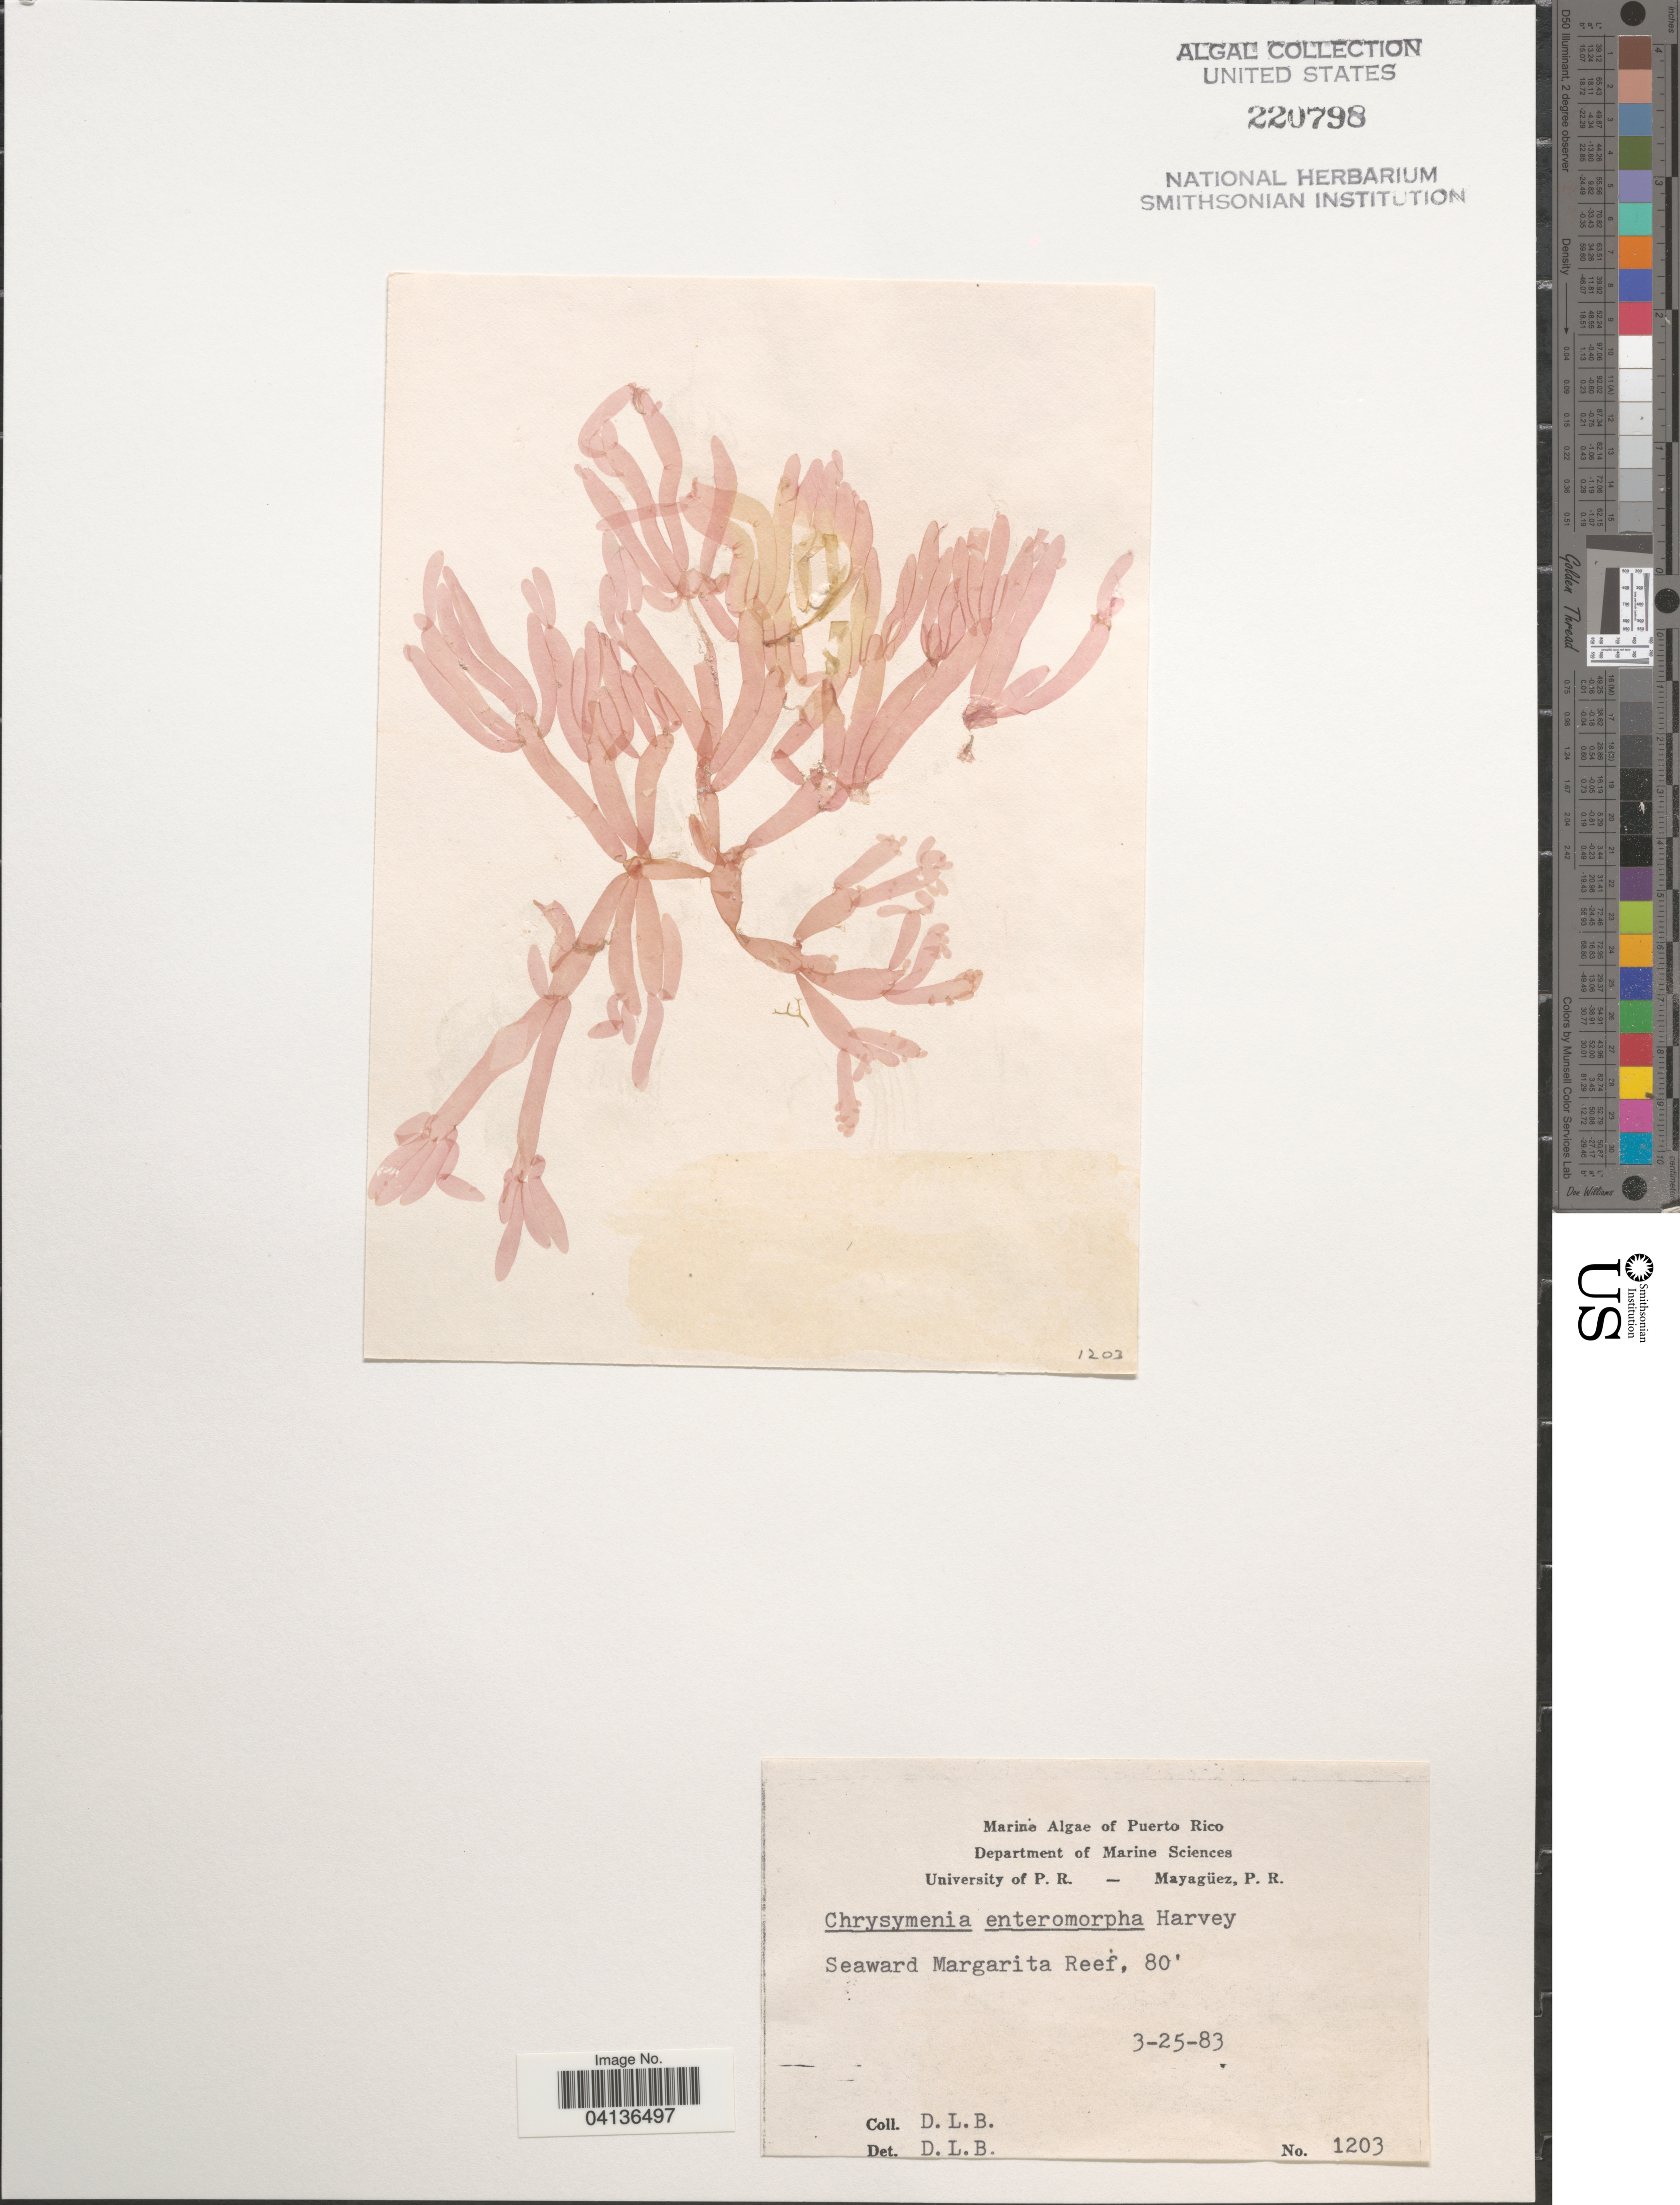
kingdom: Plantae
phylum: Rhodophyta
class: Florideophyceae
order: Rhodymeniales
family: Rhodymeniaceae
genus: Botryocladia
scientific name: Botryocladia enteromorpha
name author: (Harv.) W.E. Schmidt et al. in W.E. Schmidt et al.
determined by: Algae name updating Project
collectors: D. L. B.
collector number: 1203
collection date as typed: Transcribed d/m/y: 25/3/83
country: Puerto Rico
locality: Seaward Margarita Reef.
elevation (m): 24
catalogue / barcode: US 220798